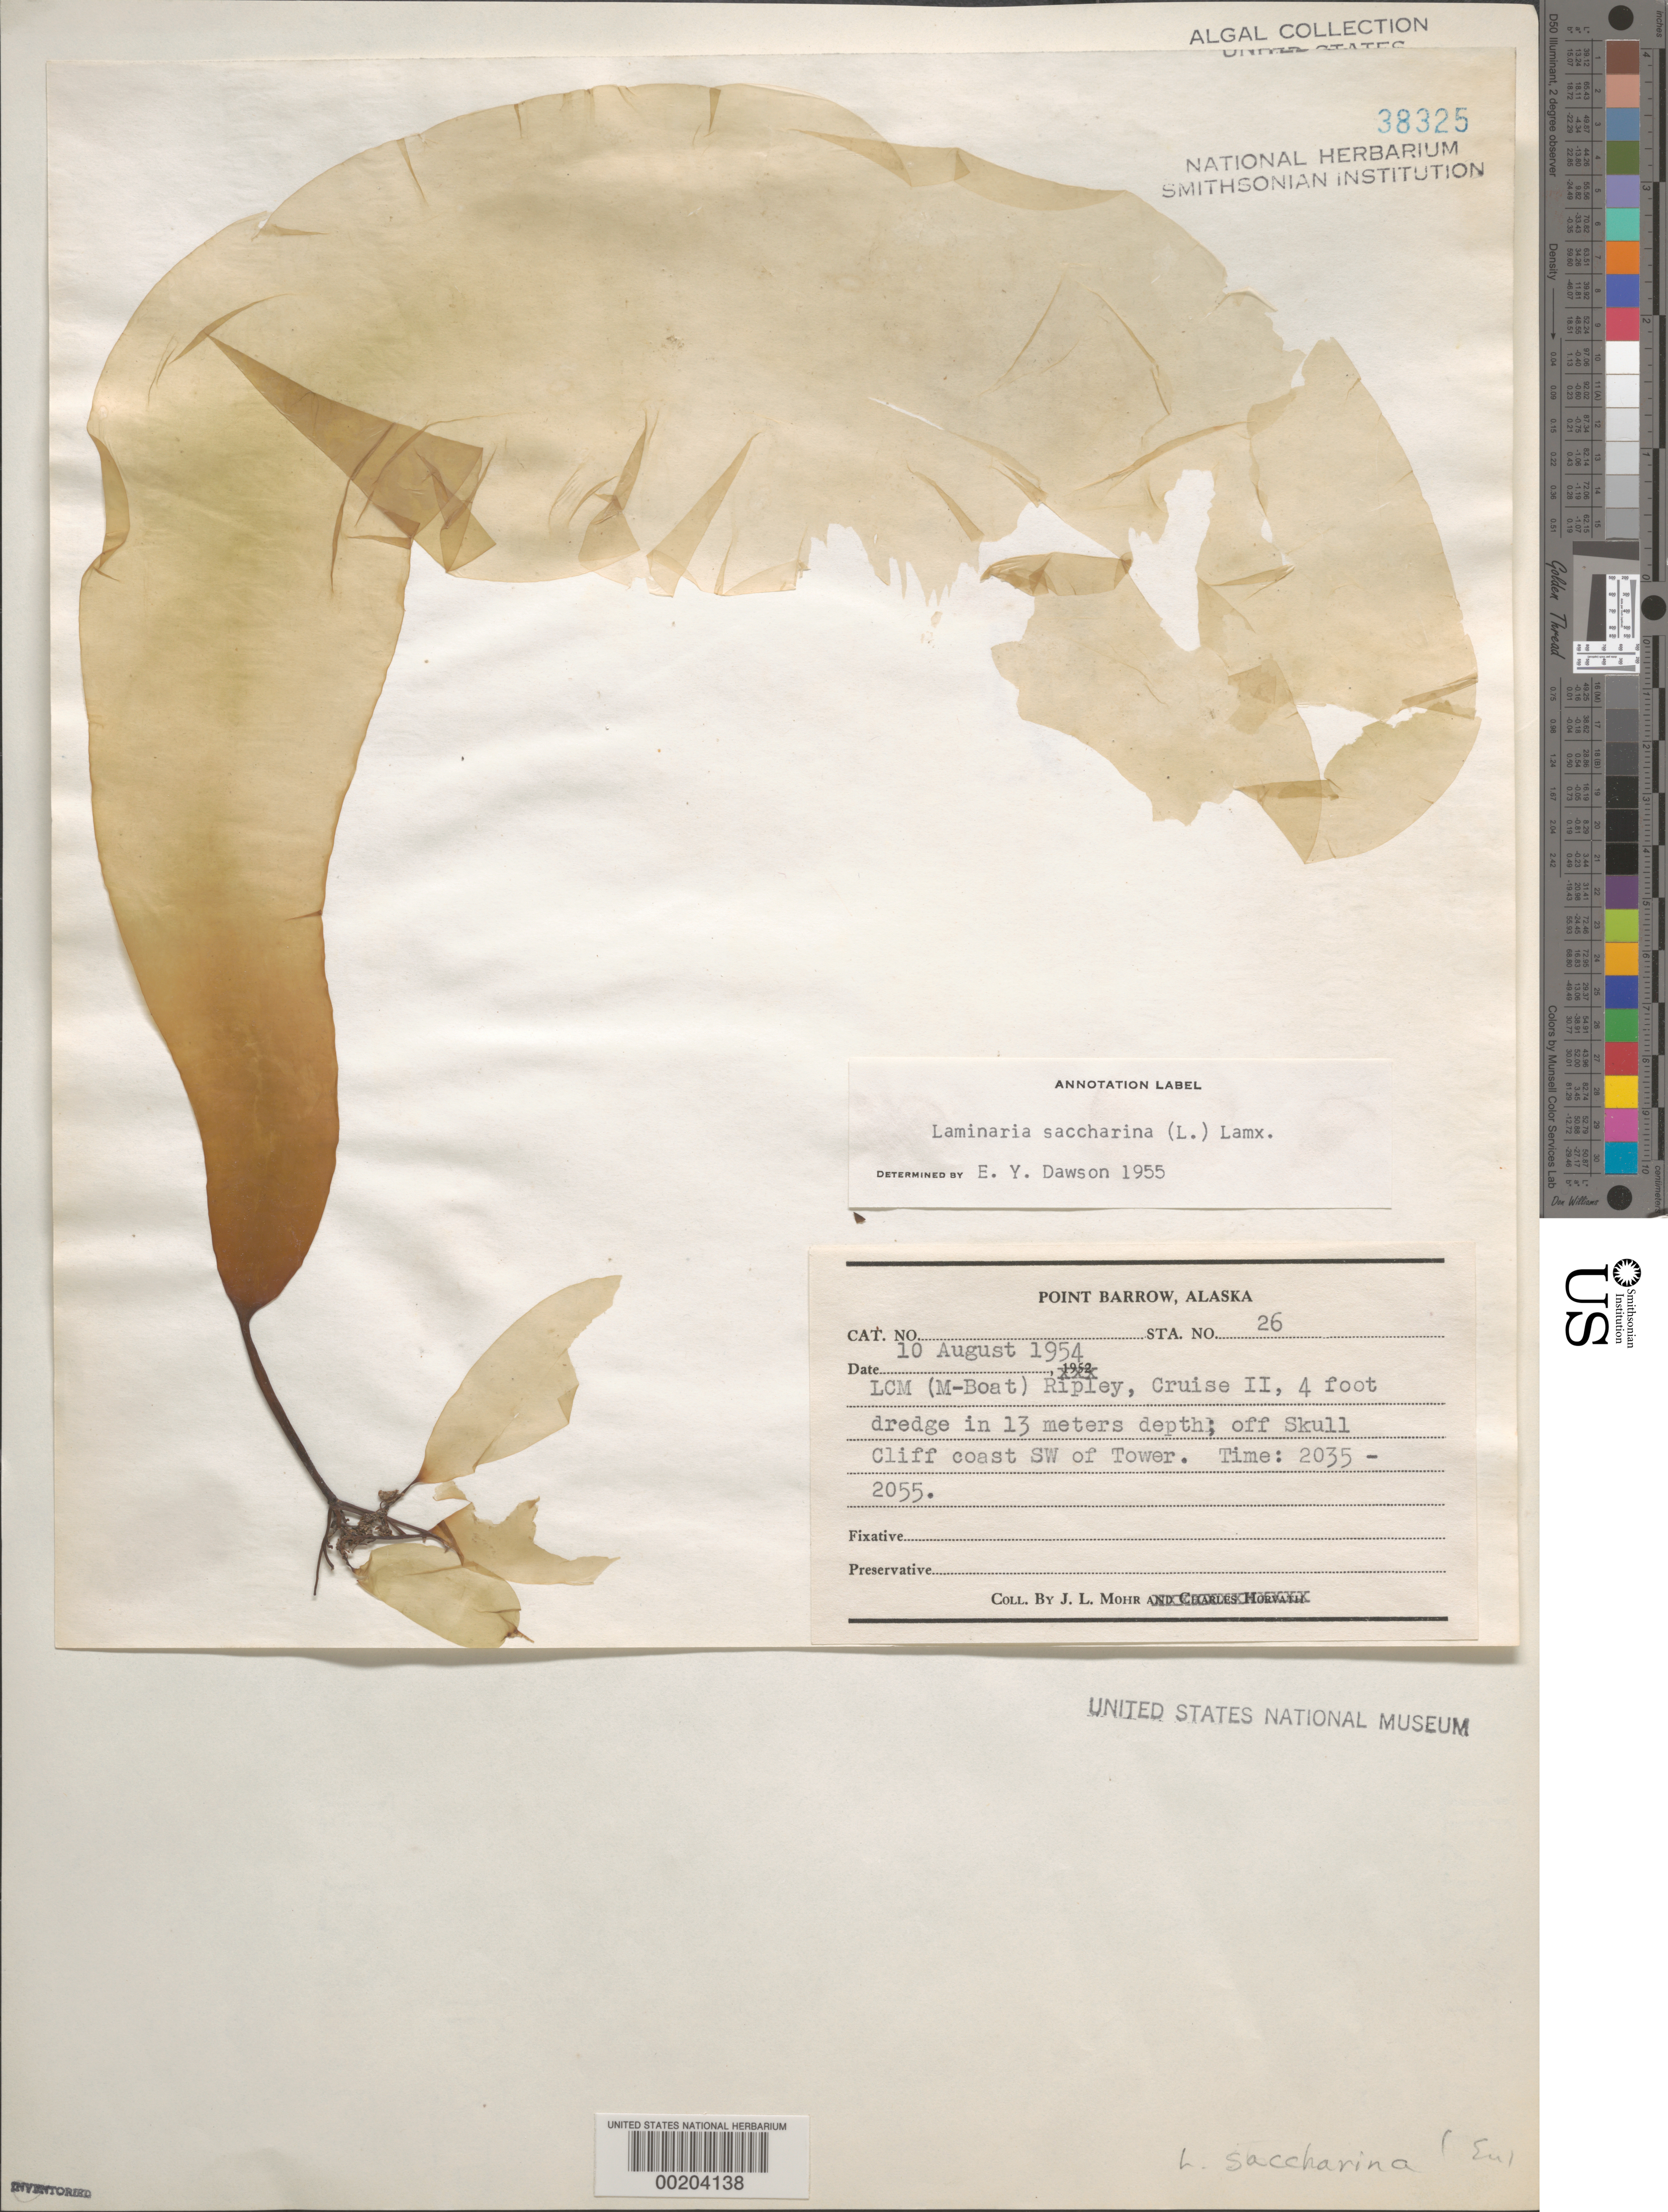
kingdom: Chromista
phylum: Ochrophyta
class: Phaeophyceae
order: Laminariales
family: Laminariaceae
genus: Saccharina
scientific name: Saccharina latissima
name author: C.E. Lane et al.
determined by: Algae name updating Project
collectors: J. Mohr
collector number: Station 26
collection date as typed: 10 Aug 1954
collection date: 1954-08-10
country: United States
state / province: Alaska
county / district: North Slope Division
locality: Point Barrow, off Skull Cliff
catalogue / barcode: US 38325